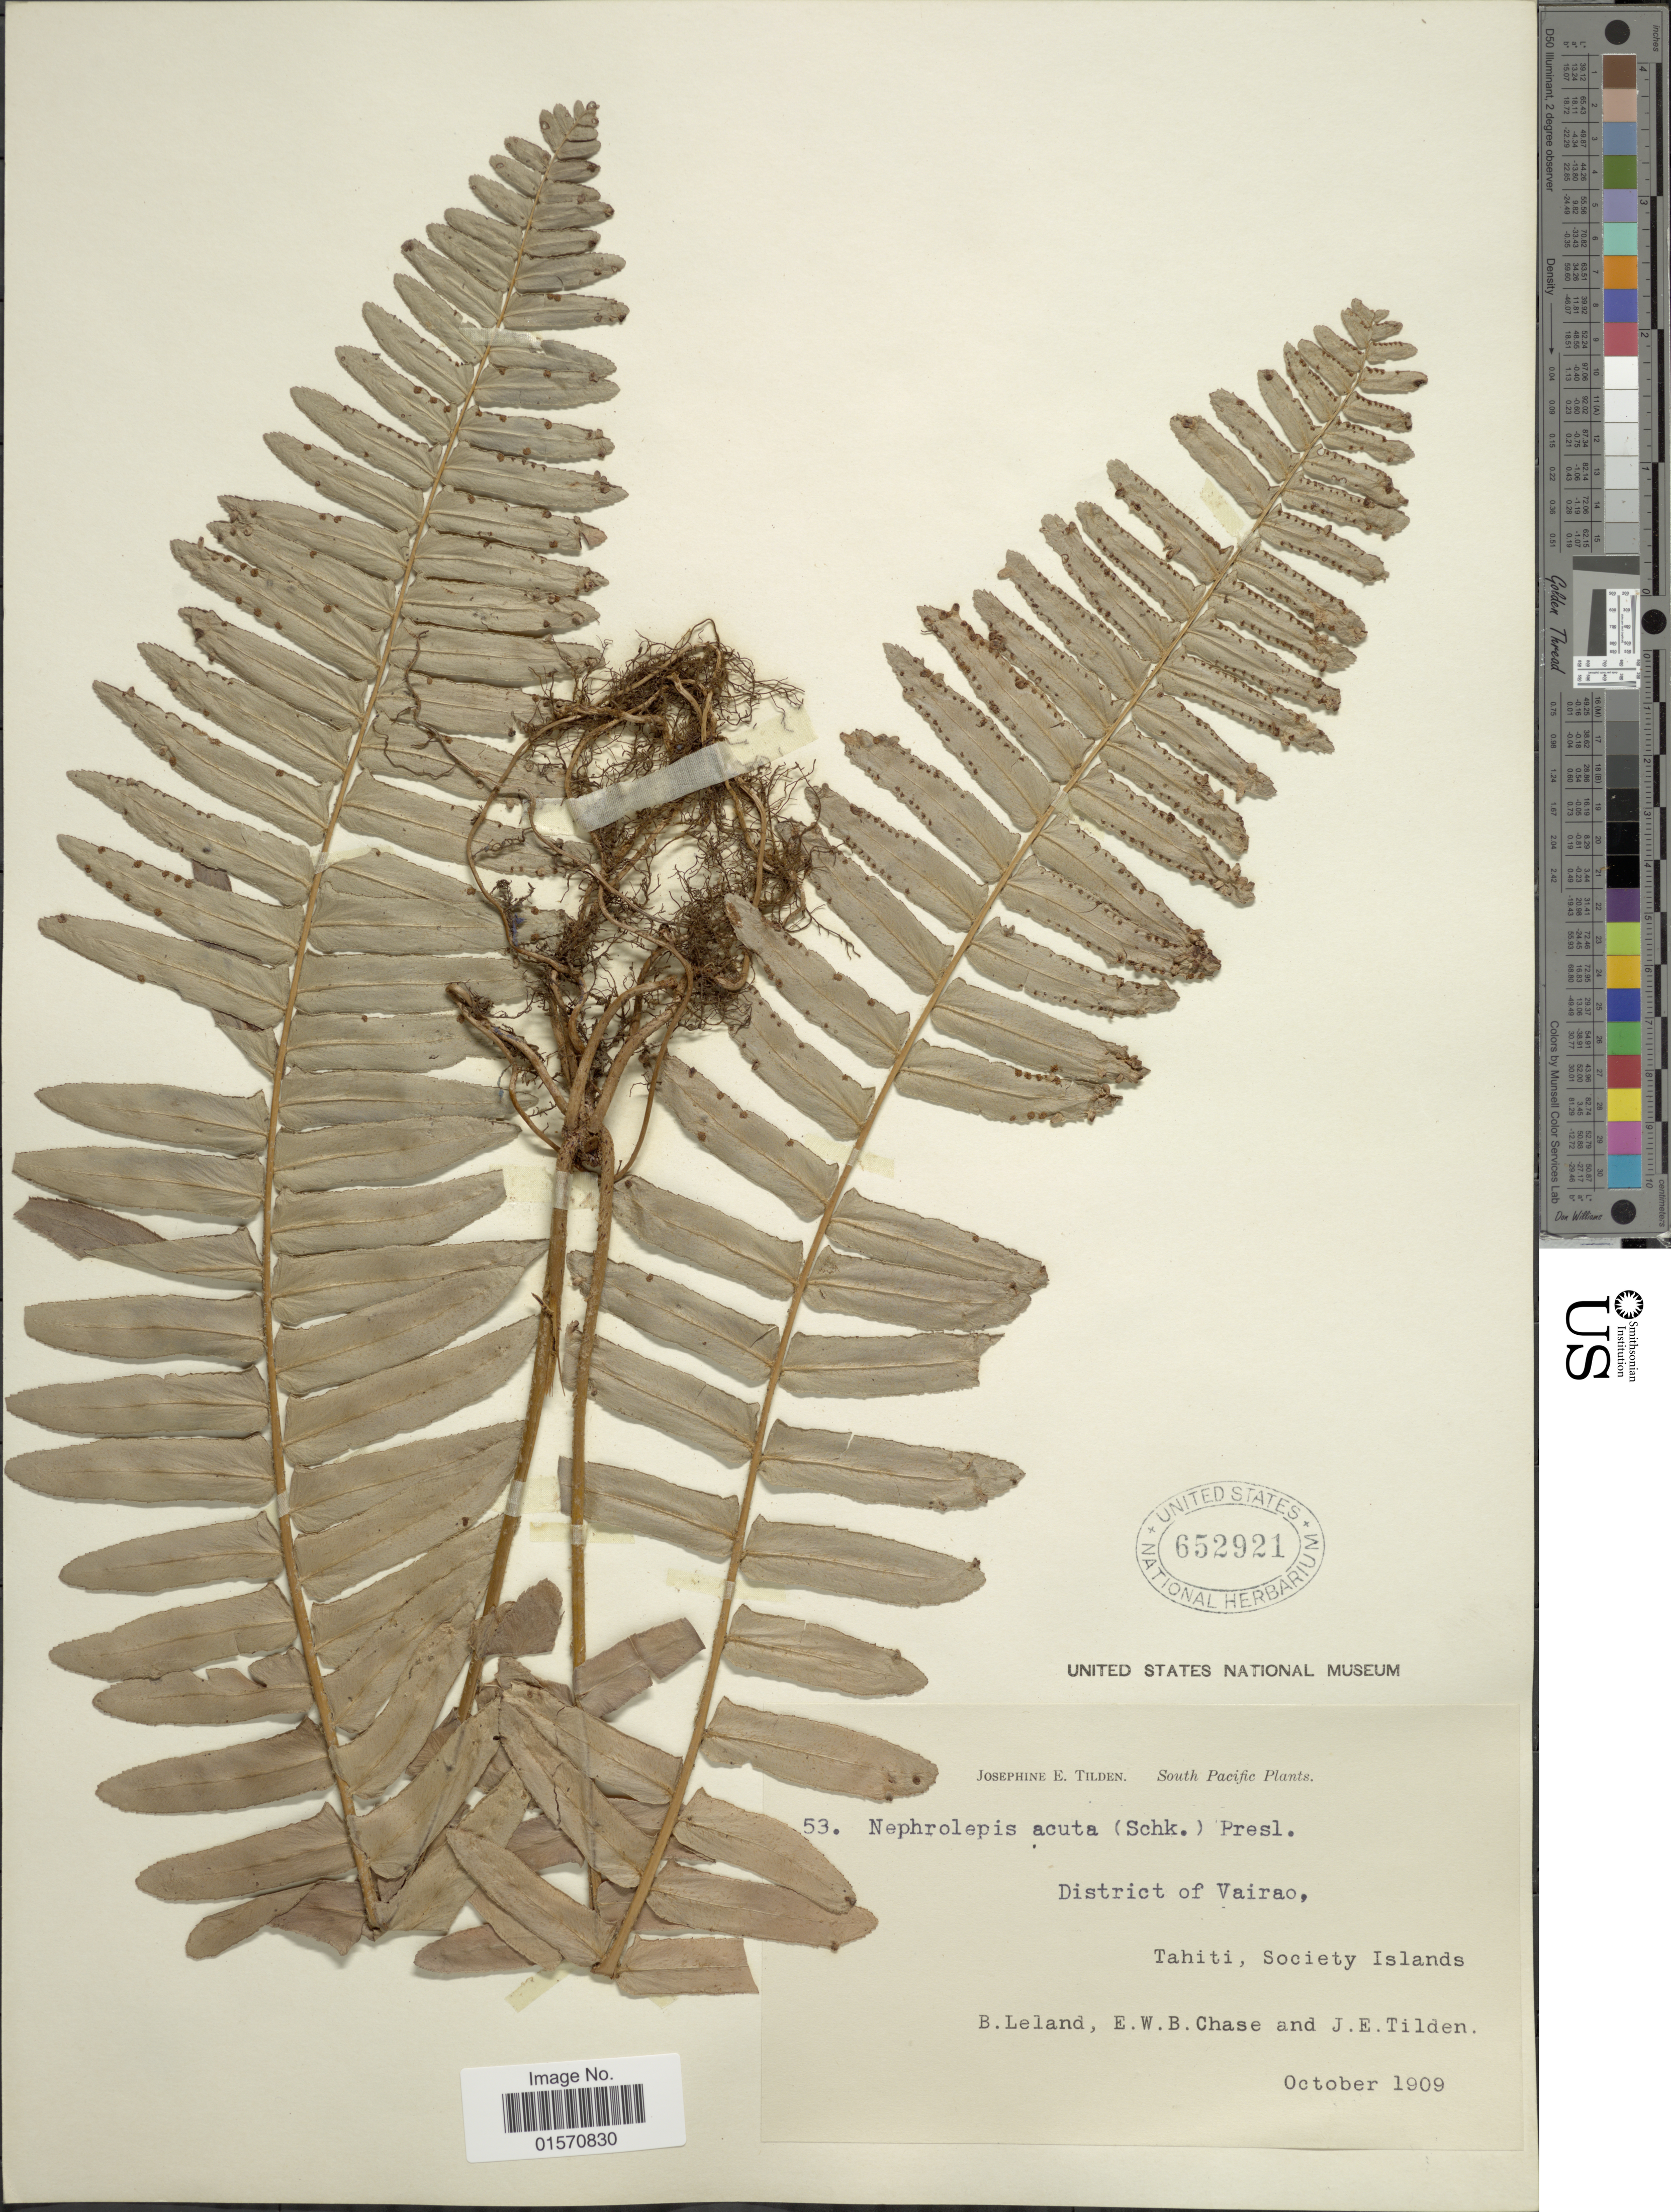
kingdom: Plantae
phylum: Tracheophyta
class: Polypodiopsida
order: Polypodiales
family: Nephrolepidaceae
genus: Nephrolepis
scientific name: Nephrolepis biserrata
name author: (Sw.) Schott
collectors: B. Leland, E. W. Chase & J. E. Tilden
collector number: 53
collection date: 1909-10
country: French Polynesia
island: Tahiti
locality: South Pacific. District of Vairao, Tahiti, Society Islands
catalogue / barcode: US 652921